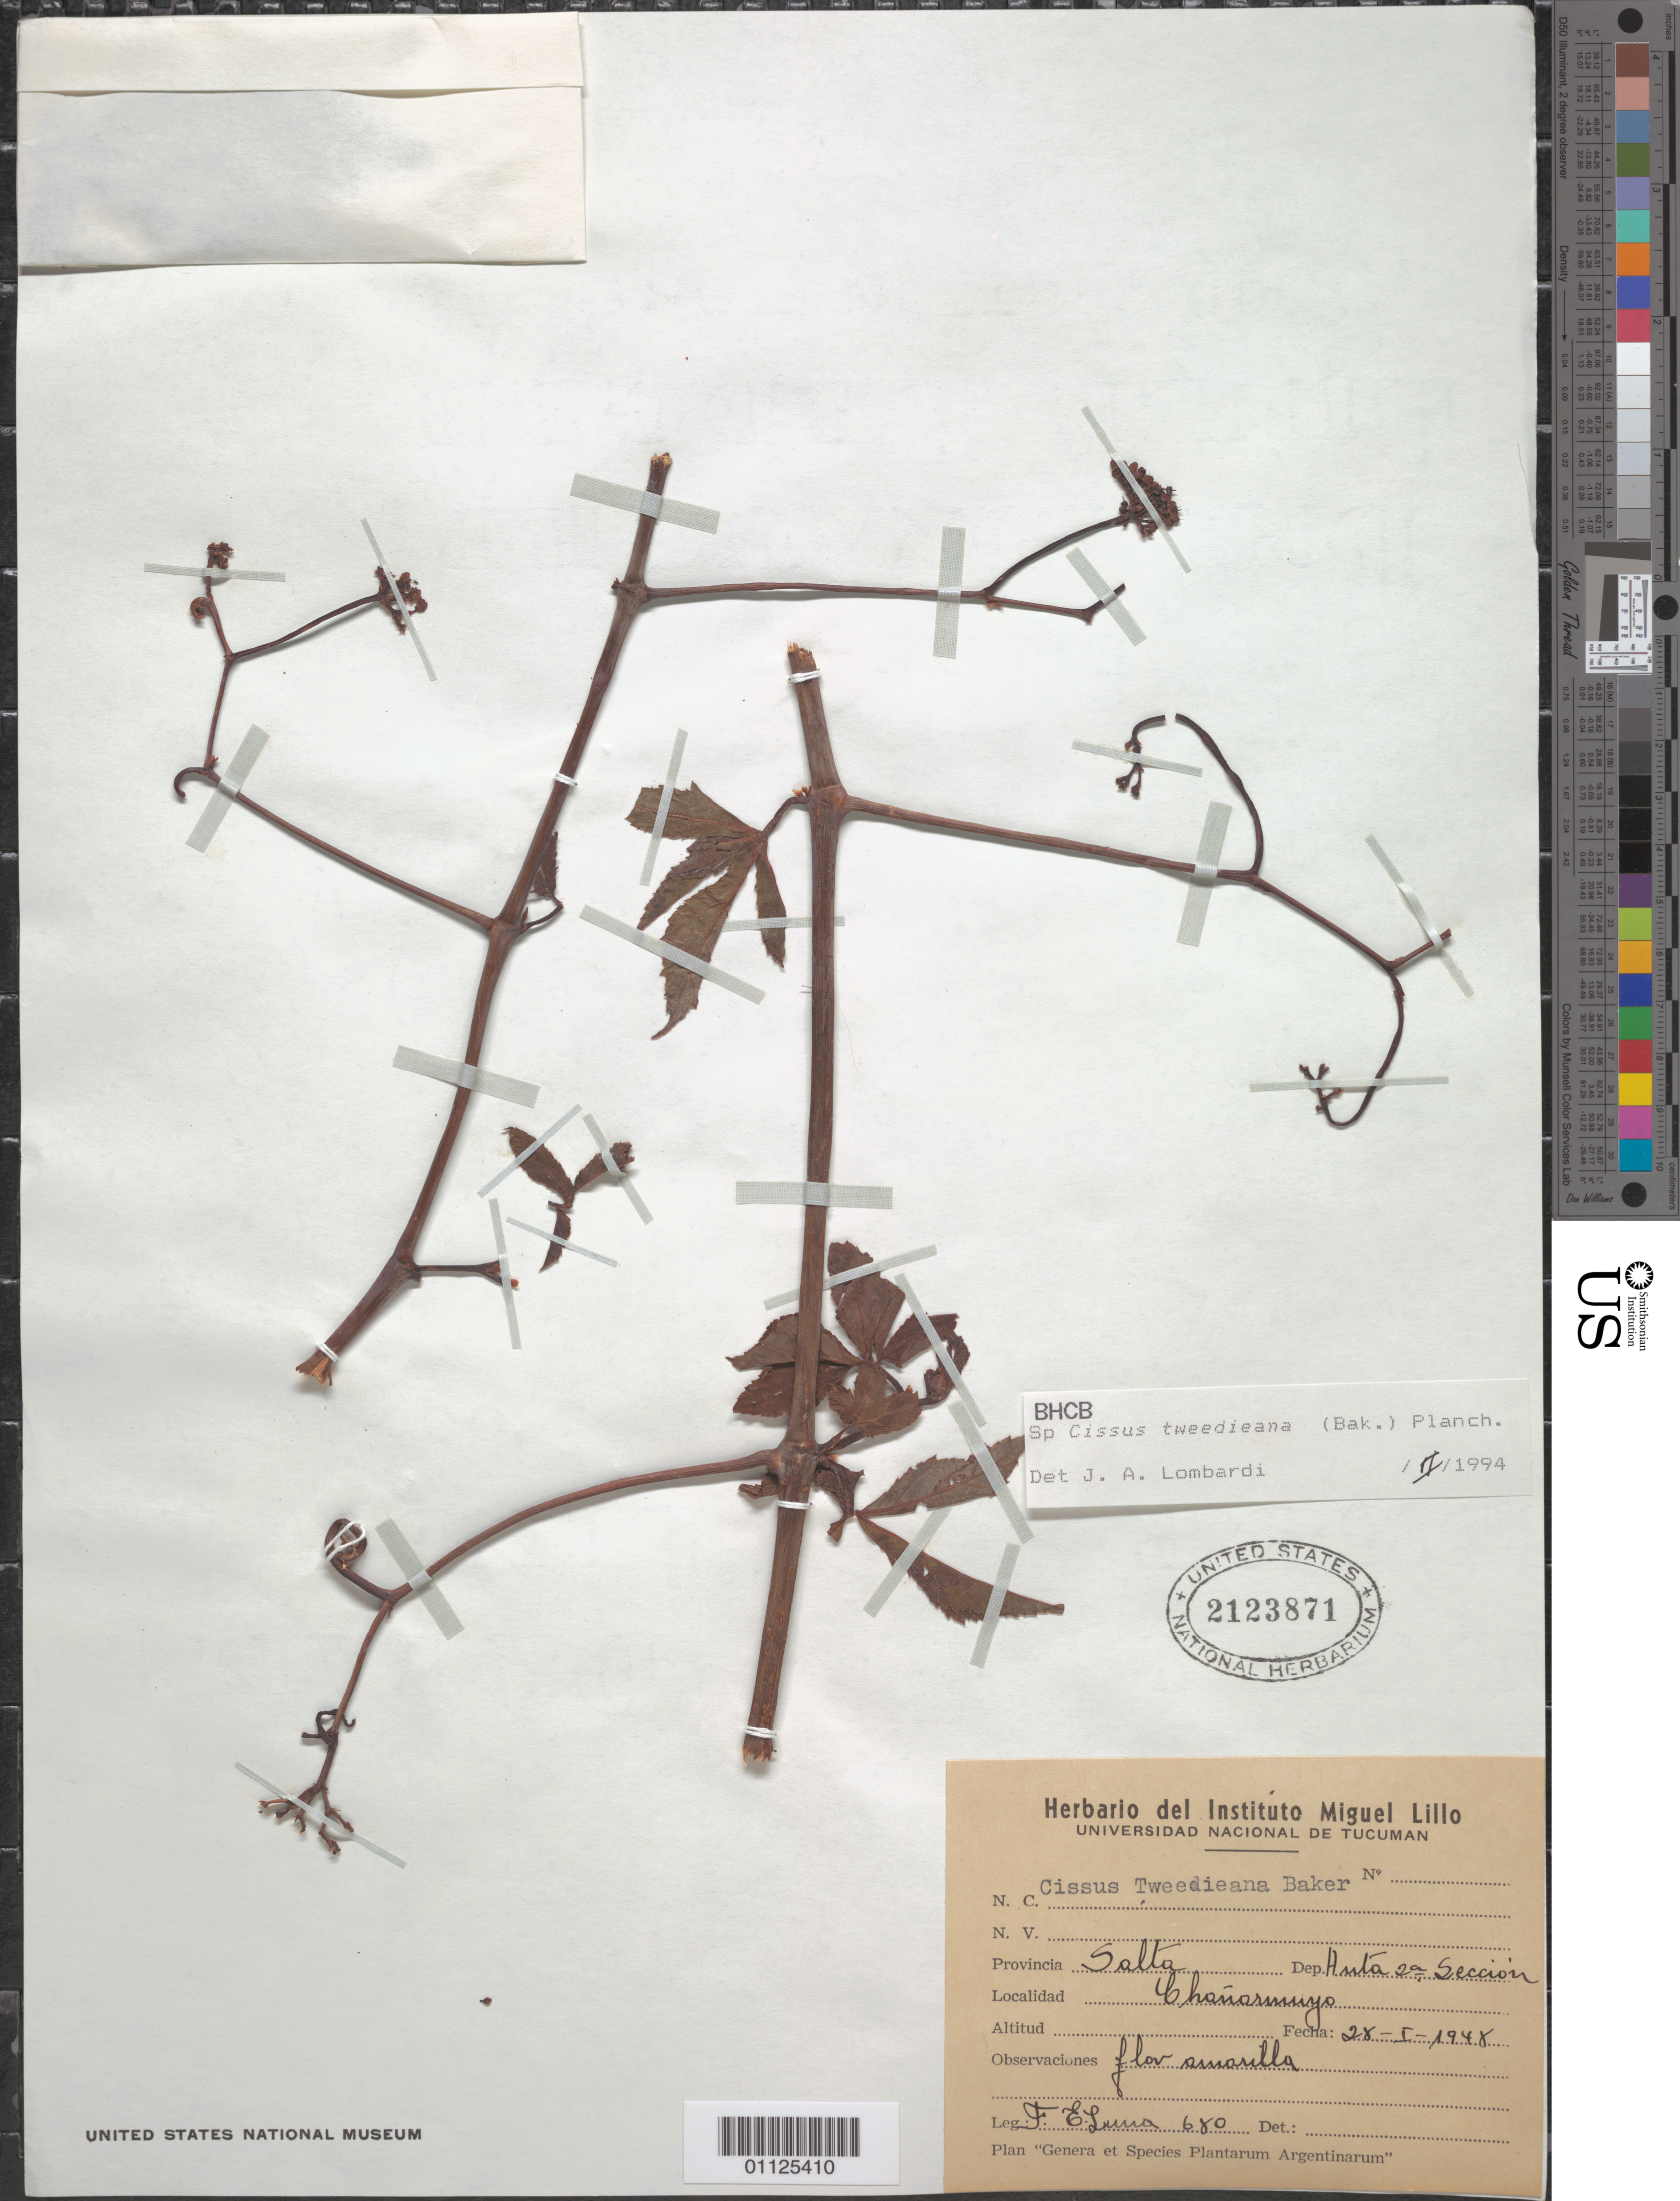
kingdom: Plantae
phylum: Tracheophyta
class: Magnoliopsida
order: Vitales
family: Vitaceae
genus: Clematicissus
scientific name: Clematicissus tweedieana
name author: (Baker) Lombardi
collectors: E. F. Lima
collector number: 680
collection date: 1948-01-28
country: Argentina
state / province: Salta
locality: Chanarmuyo.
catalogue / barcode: US 2123871